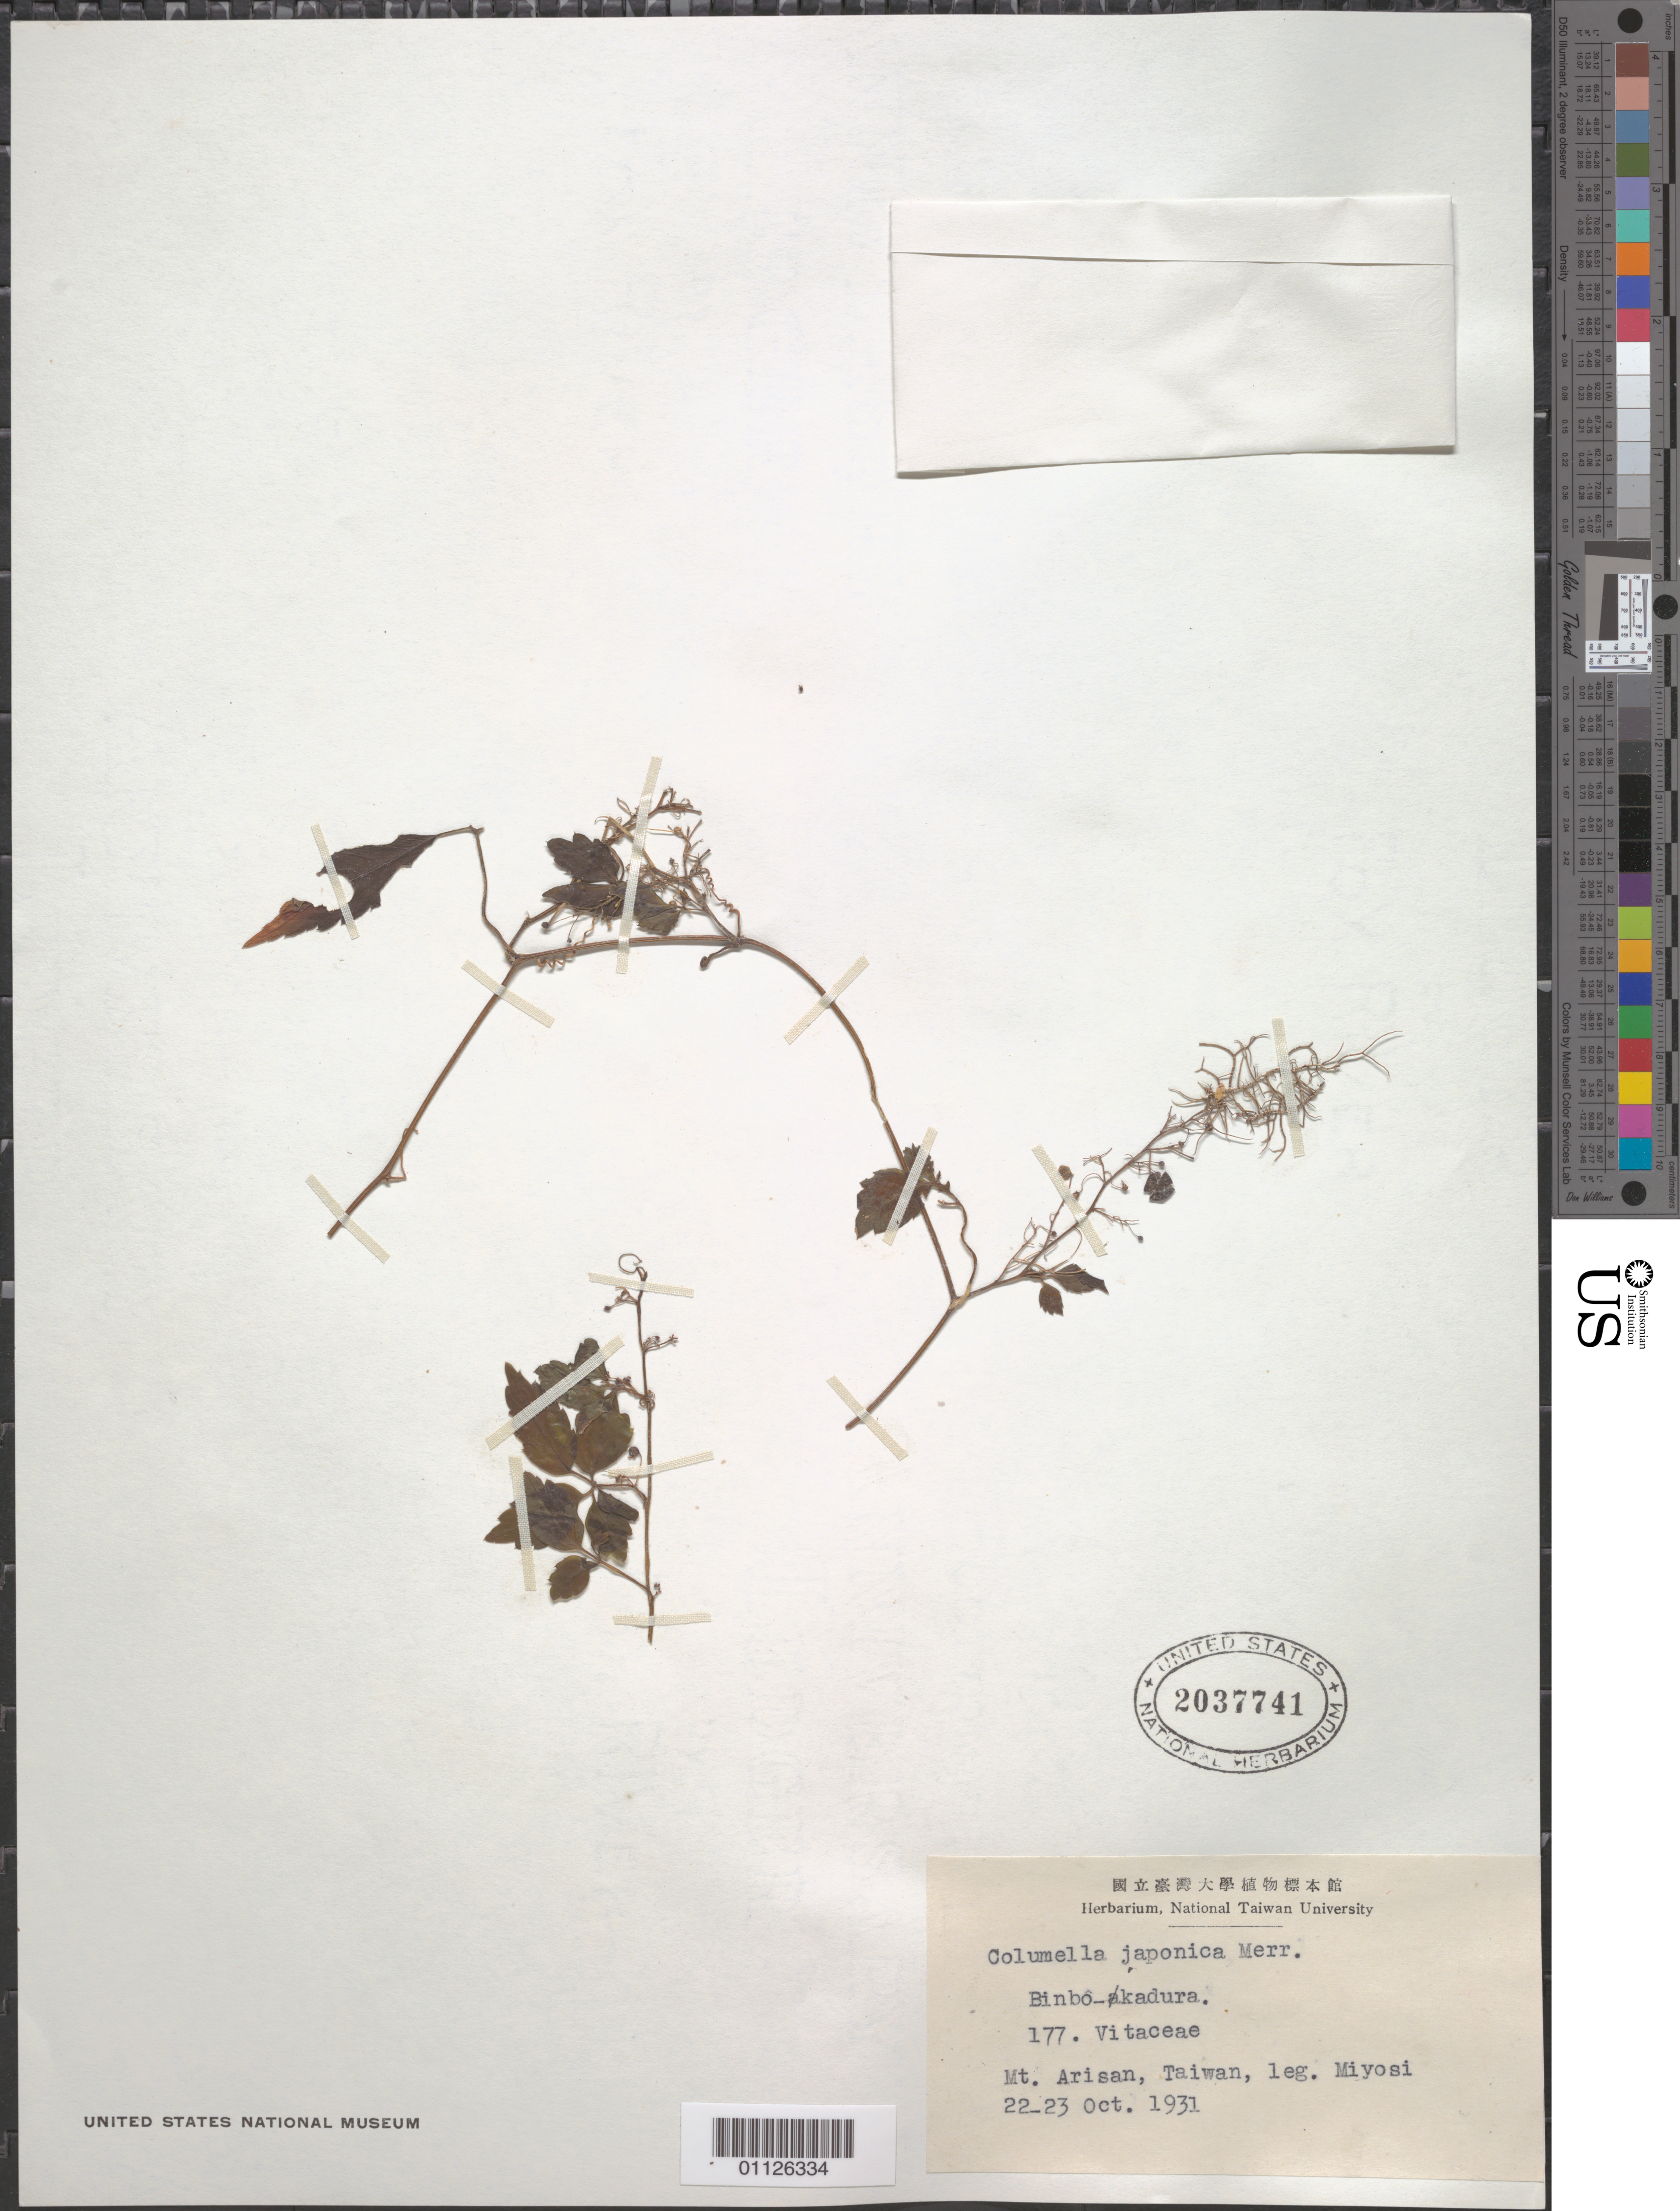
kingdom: Plantae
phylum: Tracheophyta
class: Magnoliopsida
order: Vitales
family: Vitaceae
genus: Causonis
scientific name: Causonis japonica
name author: (Thunb.) Raf.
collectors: -. Miyosi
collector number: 177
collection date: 1931-10-22/1931-10-23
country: Taiwan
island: Taiwan [Formosa]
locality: Mt Arisan.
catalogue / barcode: US 2037741